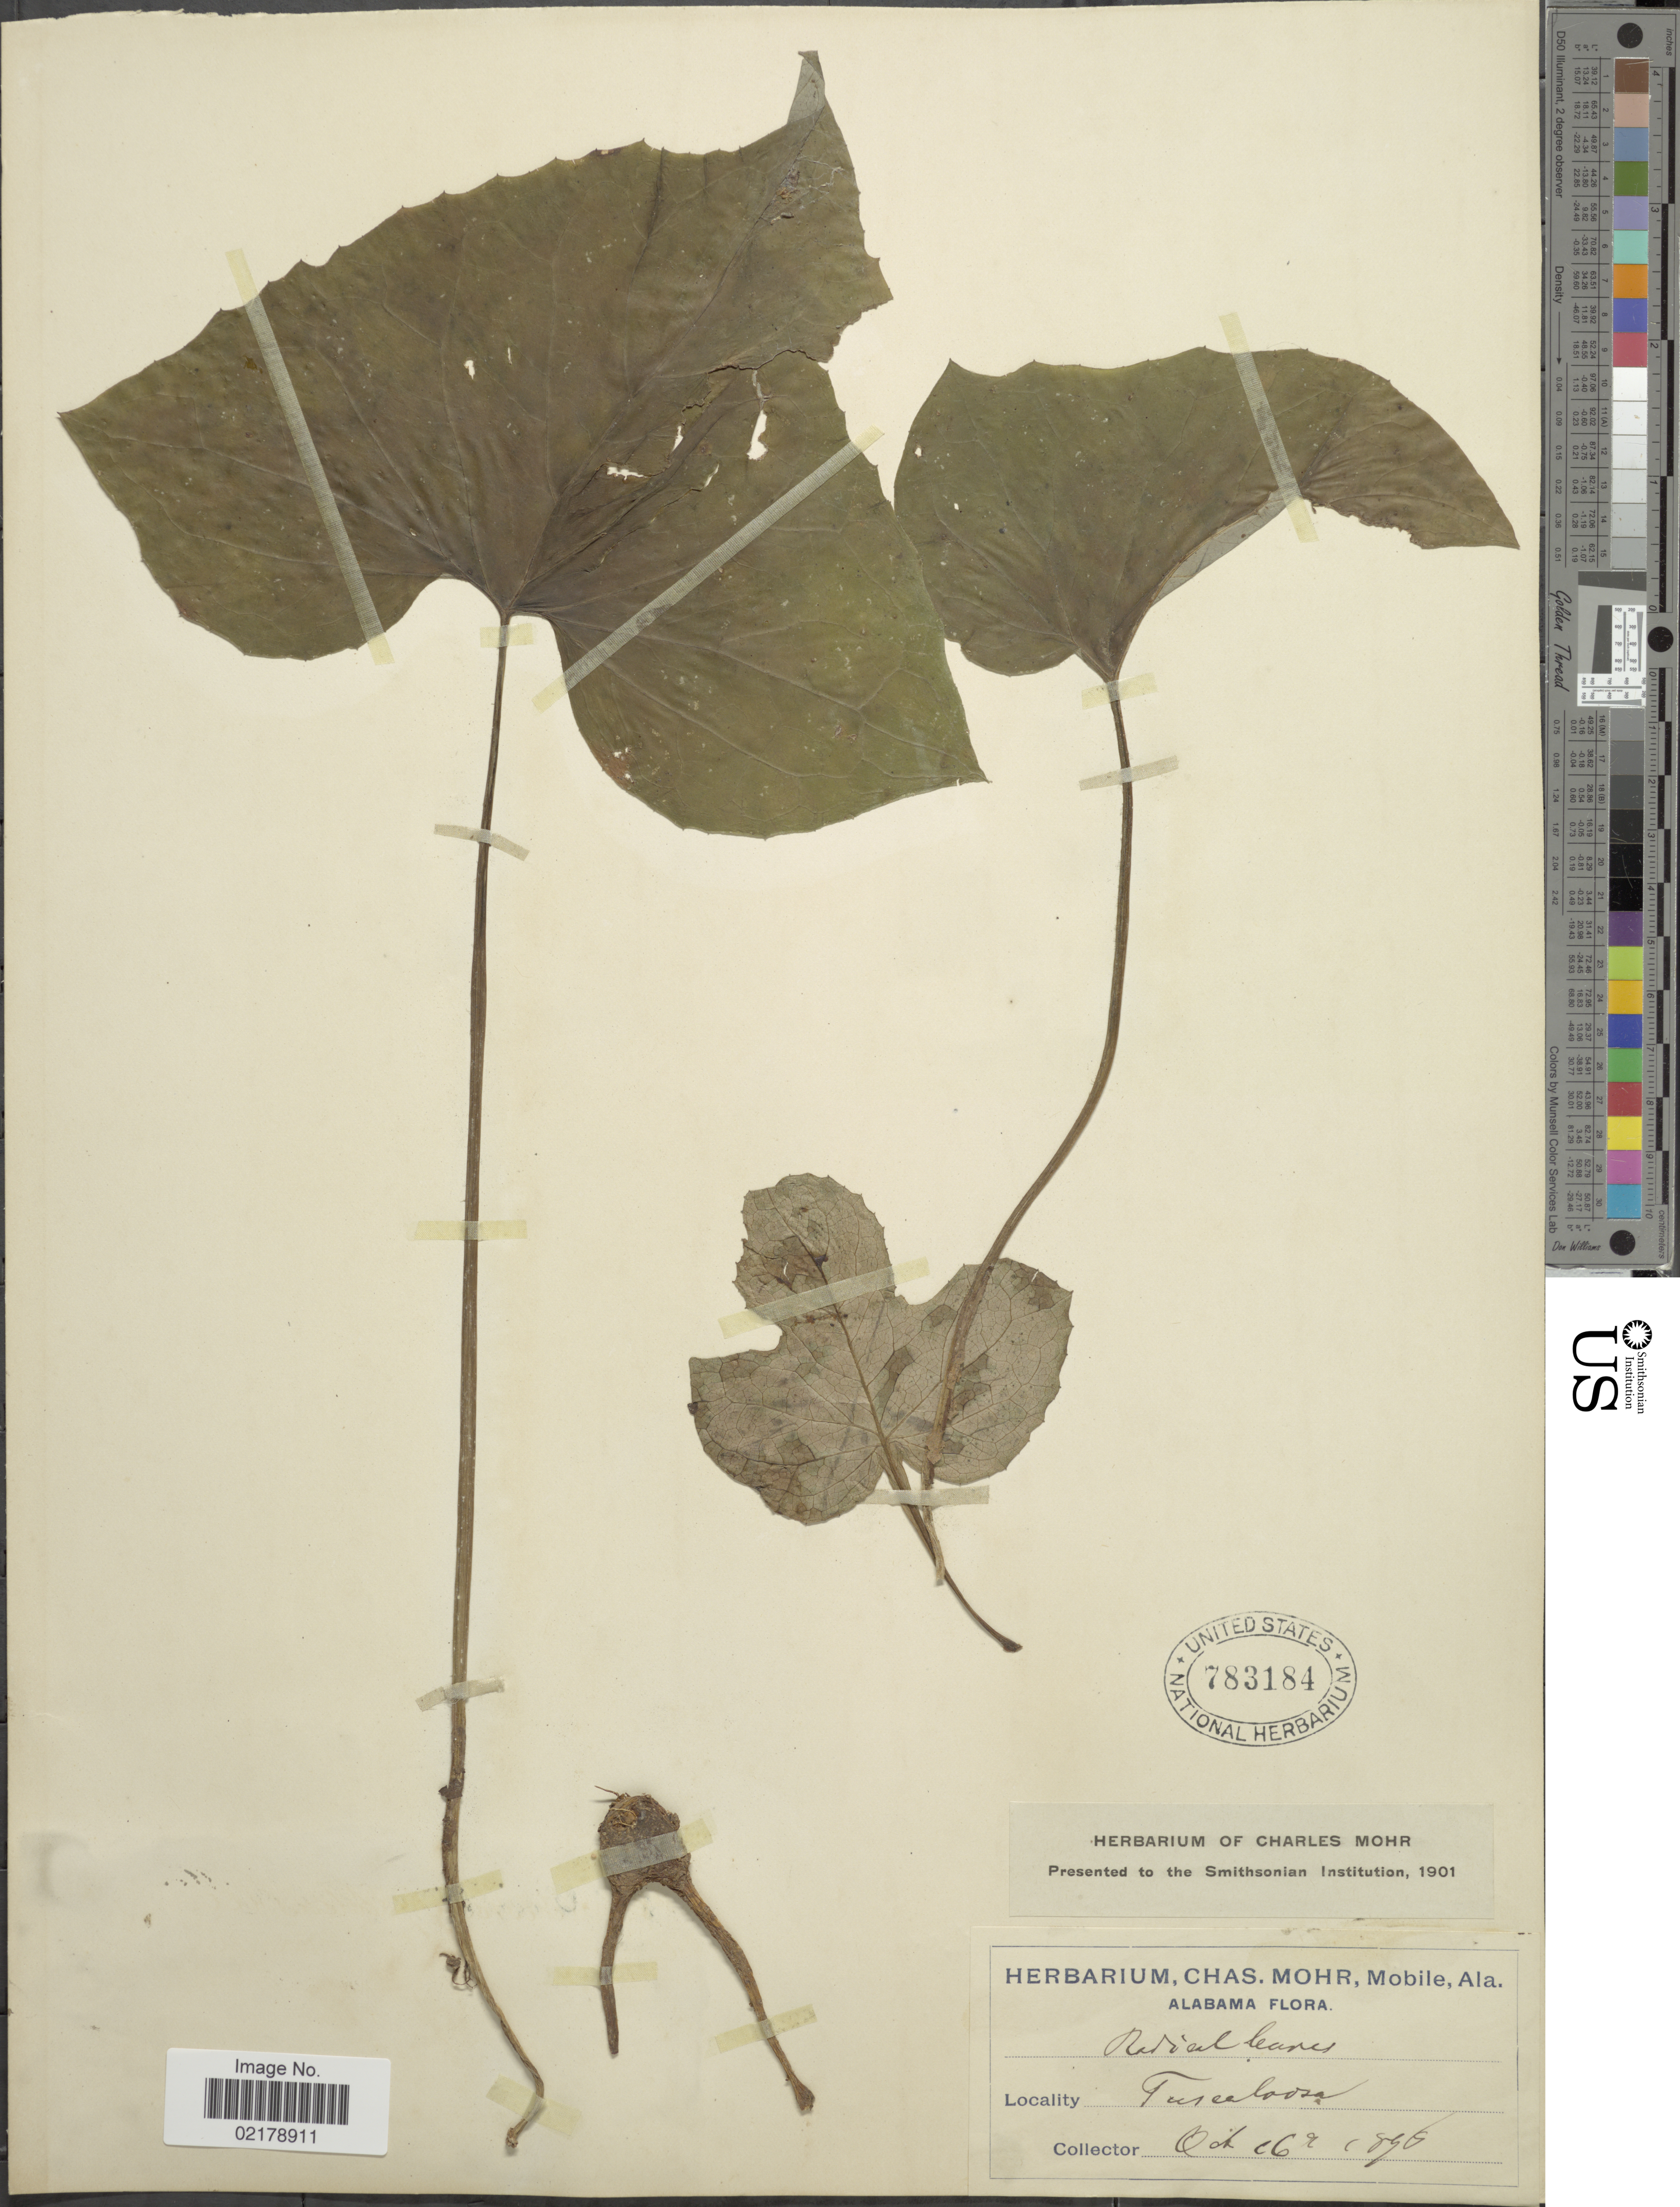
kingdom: Plantae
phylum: Tracheophyta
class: Magnoliopsida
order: Asterales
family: Asteraceae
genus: Nabalus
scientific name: Nabalus altissimus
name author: (L.) Hook.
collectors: ex herb. C. Mohr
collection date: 1896-10-16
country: United States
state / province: Alabama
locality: Tuscaloosa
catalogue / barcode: US 783184